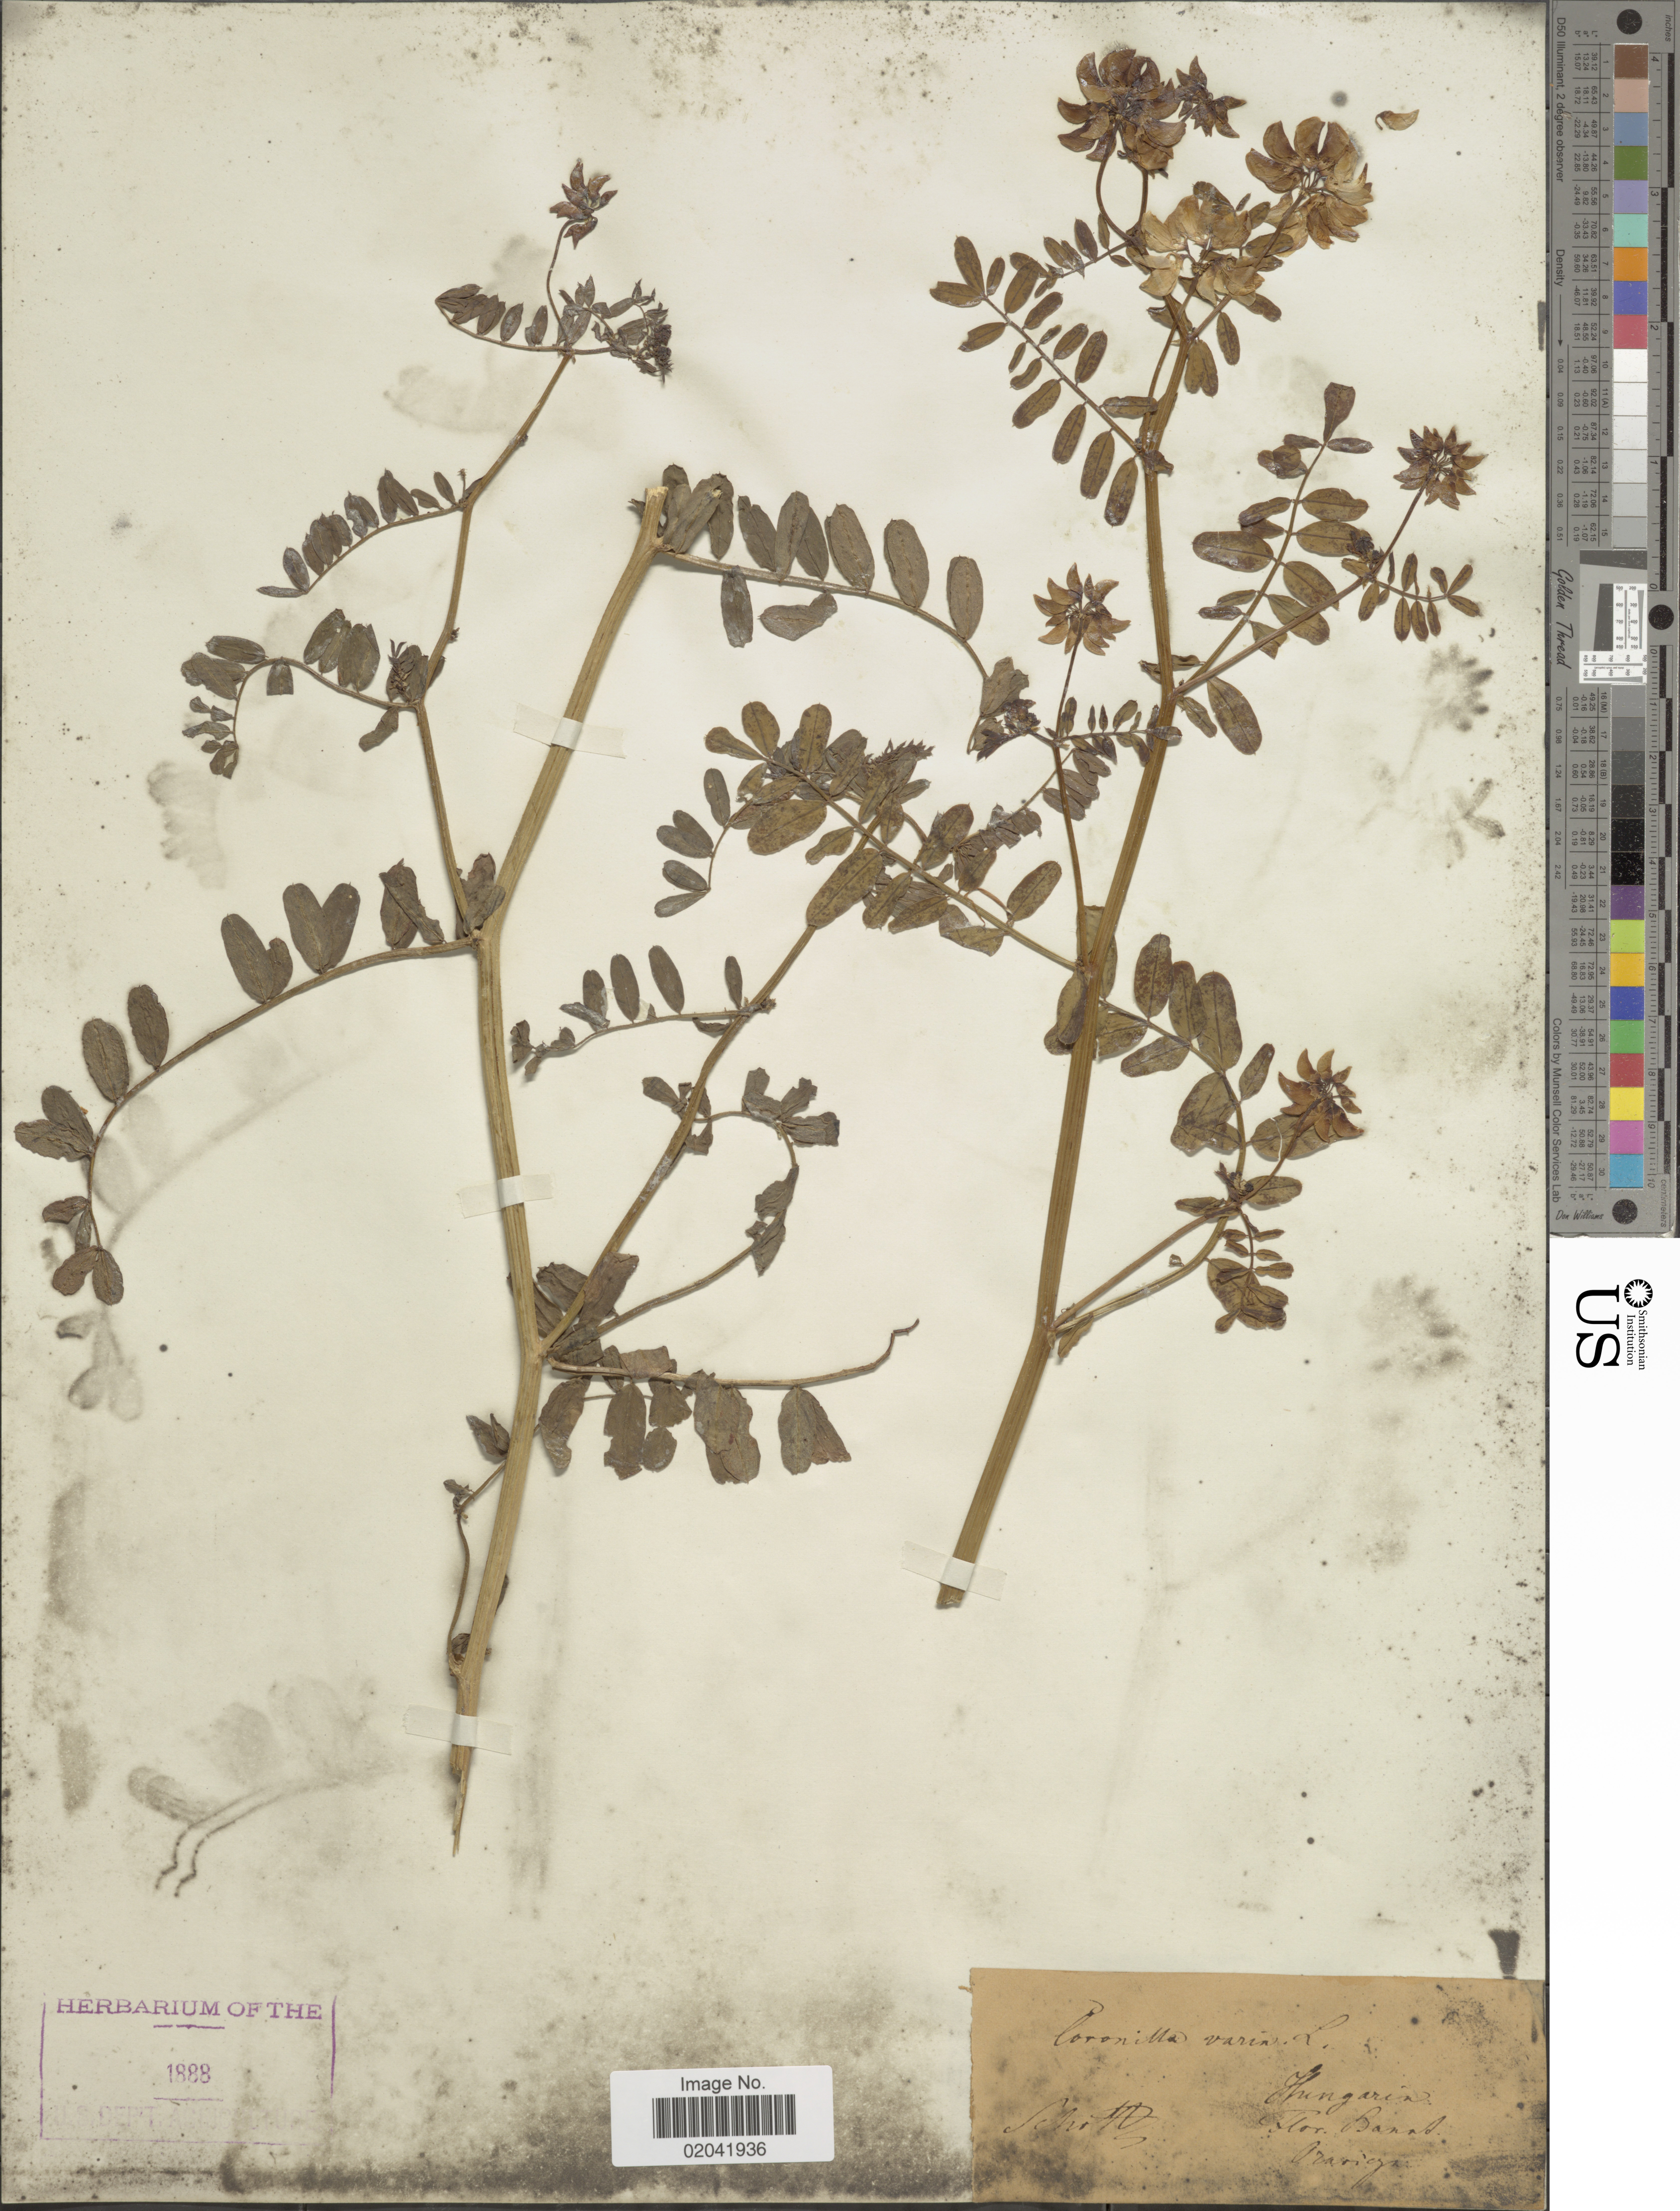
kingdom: Plantae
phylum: Tracheophyta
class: Magnoliopsida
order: Fabales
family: Fabaceae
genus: Coronilla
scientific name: Coronilla varia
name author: L.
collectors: -. Schottz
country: Hungary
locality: Flor. Banat, Oravieja [interpreted]